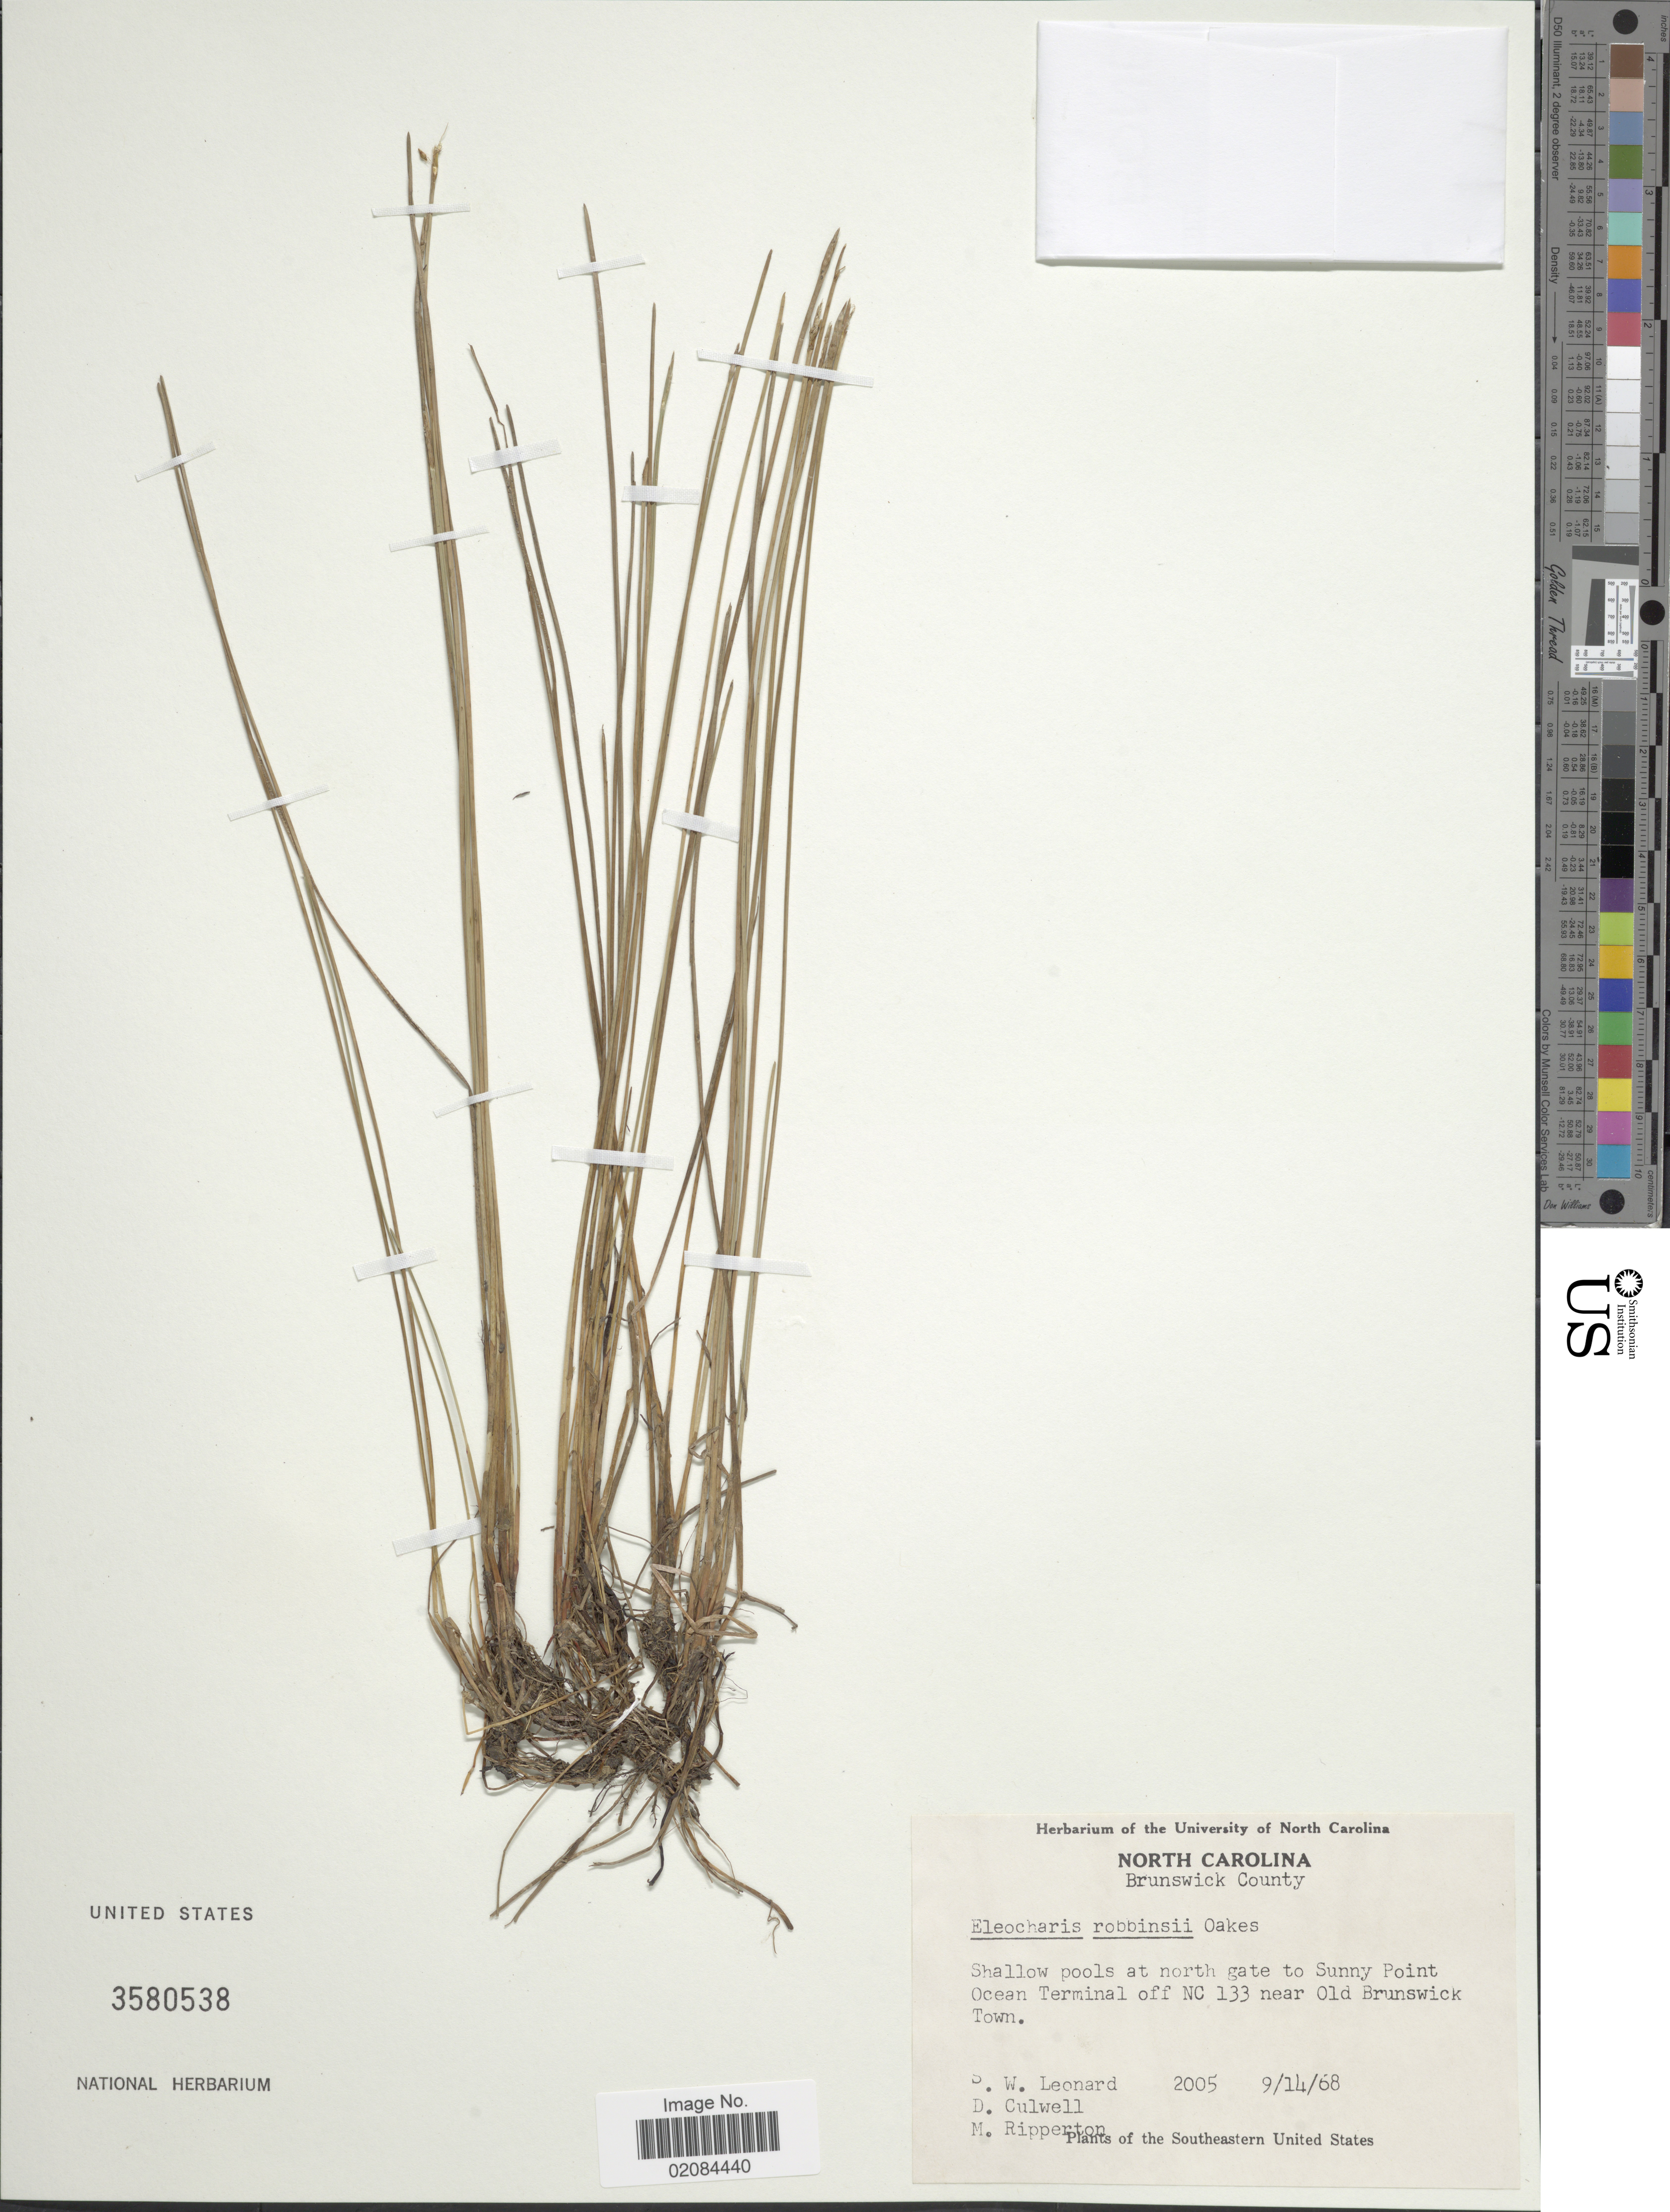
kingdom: Plantae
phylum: Tracheophyta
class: Liliopsida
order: Poales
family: Cyperaceae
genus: Eleocharis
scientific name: Eleocharis robbinsii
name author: Oakes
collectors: S. W. Leonard, D. Culwell & M. Ripperton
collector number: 2005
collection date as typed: Transcribed d/m/y: 14/9/68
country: United States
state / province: North Carolina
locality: Brunswick County, at north gate to Sunny Point Ocean Terminal off NC 133 near Old Brunswick Town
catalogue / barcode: US 3580538